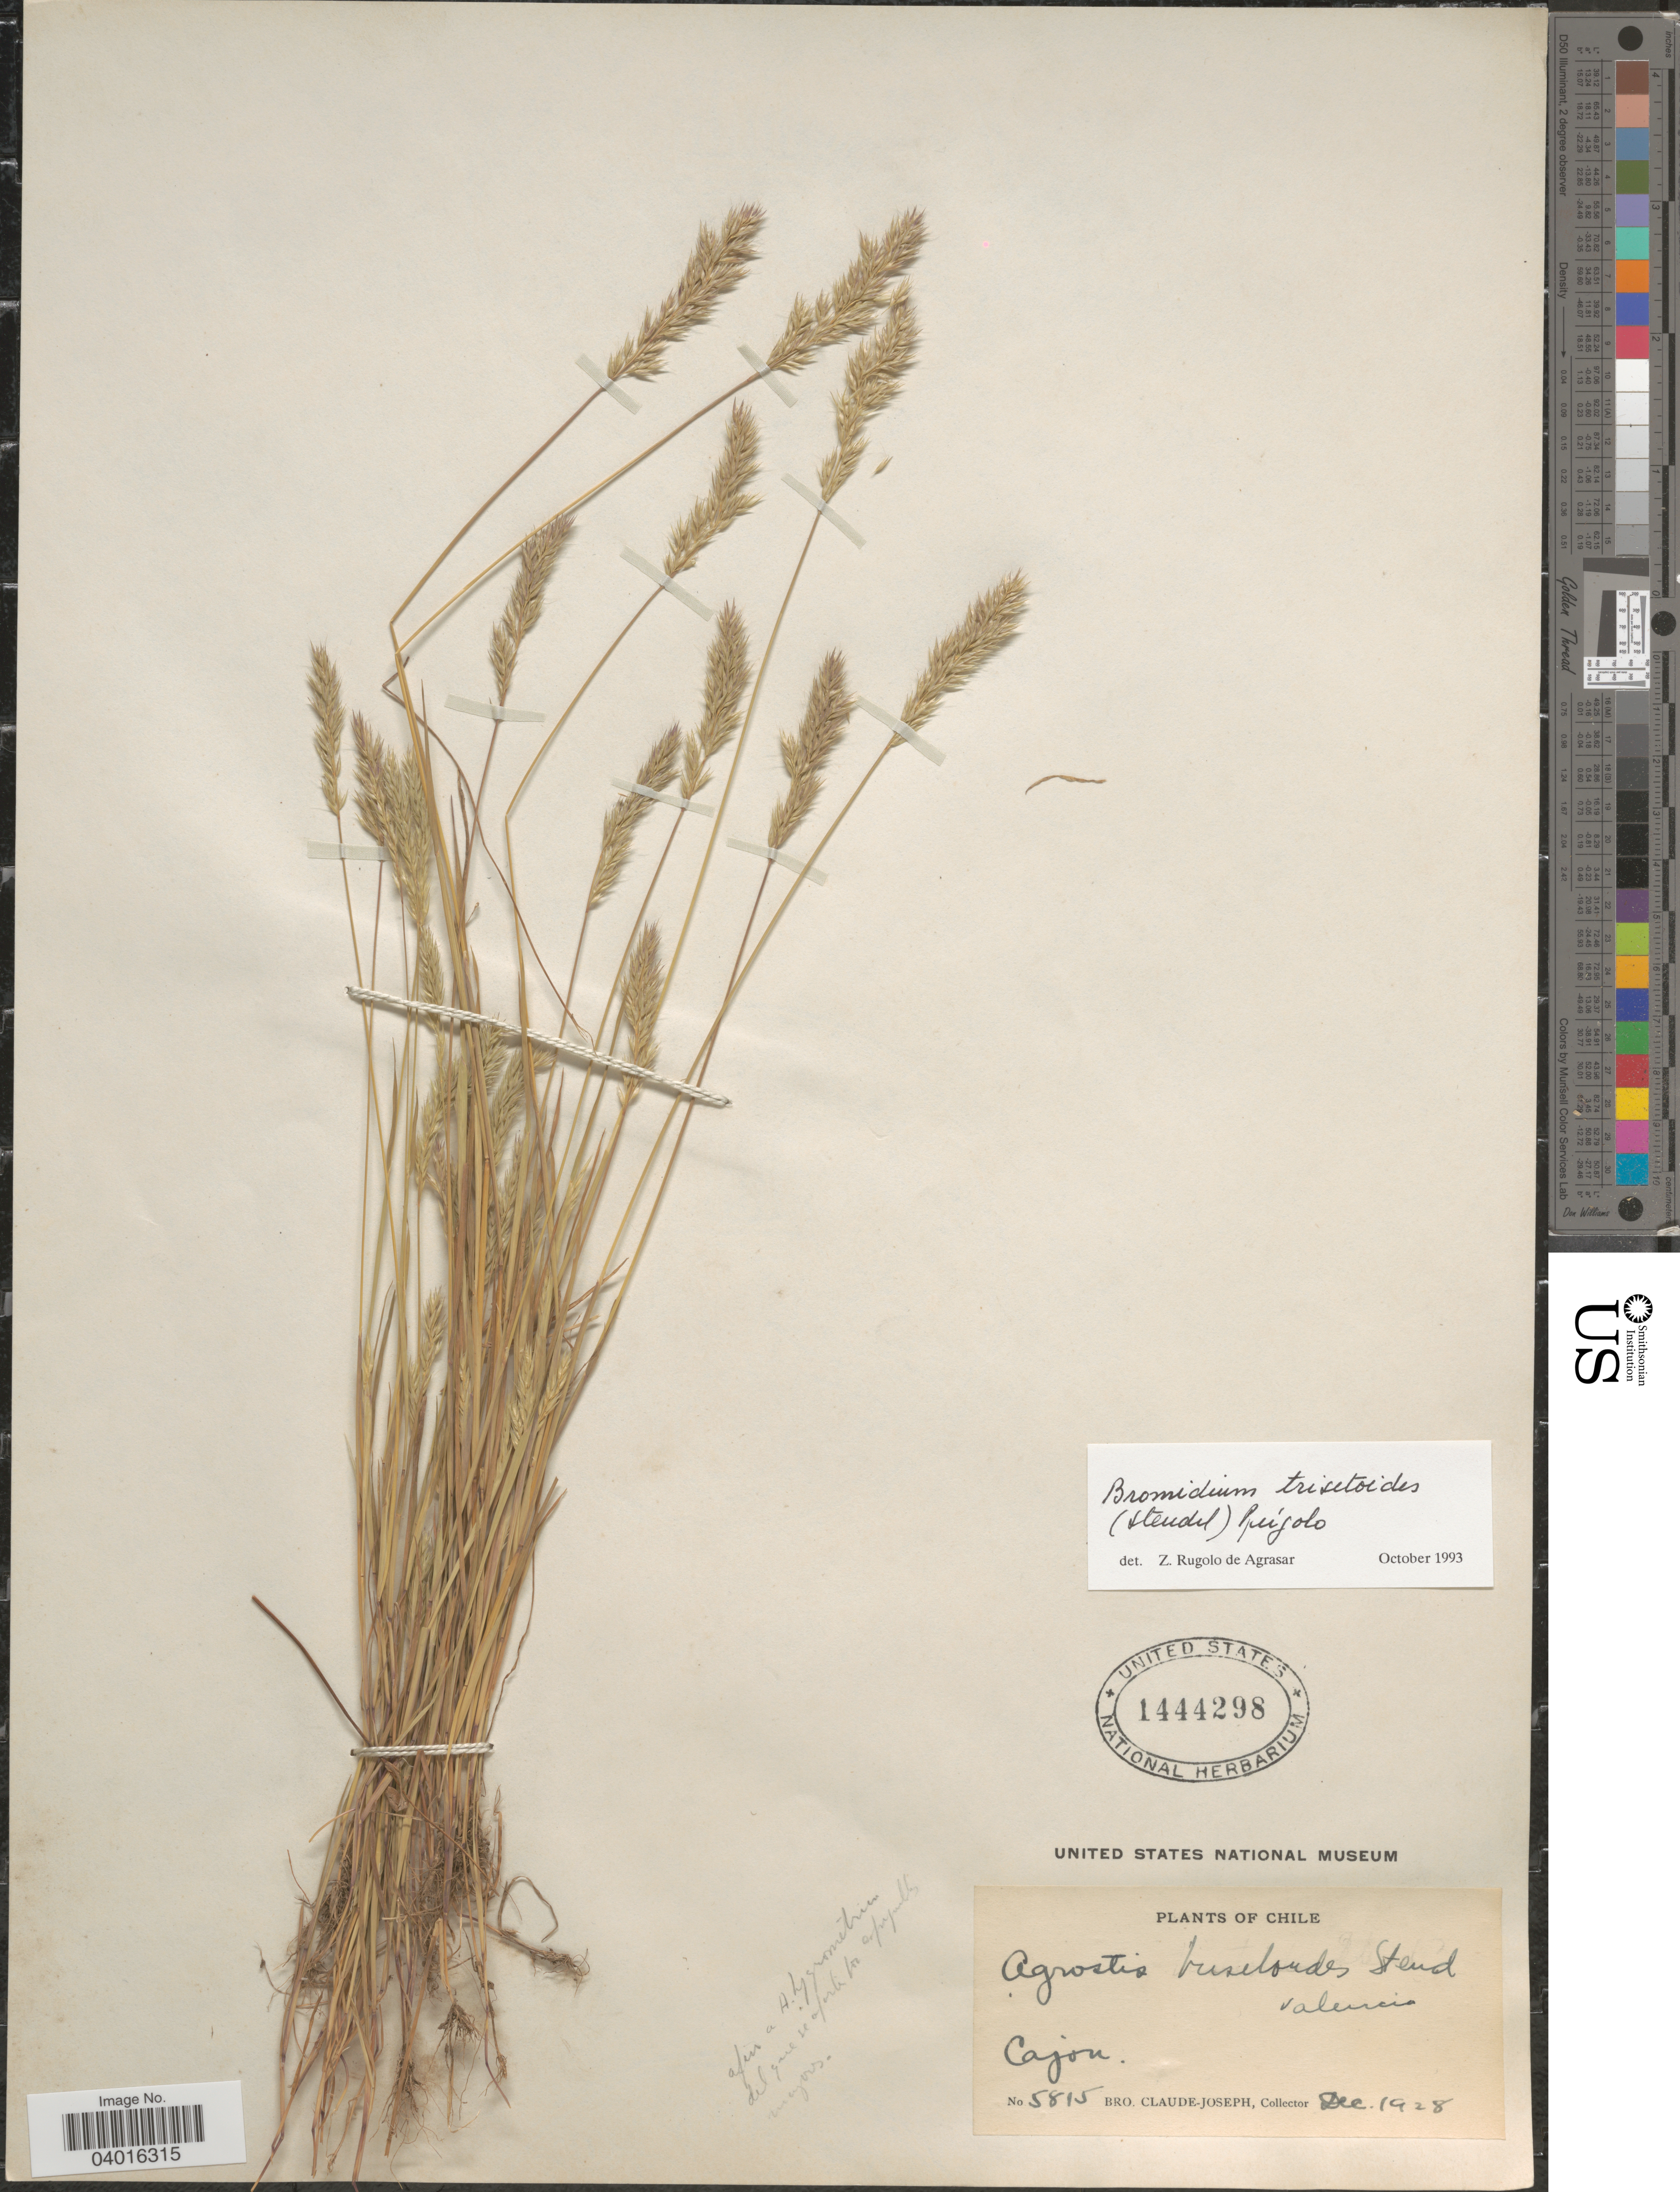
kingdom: Plantae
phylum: Tracheophyta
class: Liliopsida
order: Poales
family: Poaceae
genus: Bromidium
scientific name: Bromidium trisetoides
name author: (Steud.) Rúgolo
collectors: Bro. Claude-Joseph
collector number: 5815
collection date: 1928-12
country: Chile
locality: Cajon.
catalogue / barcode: US 1444298